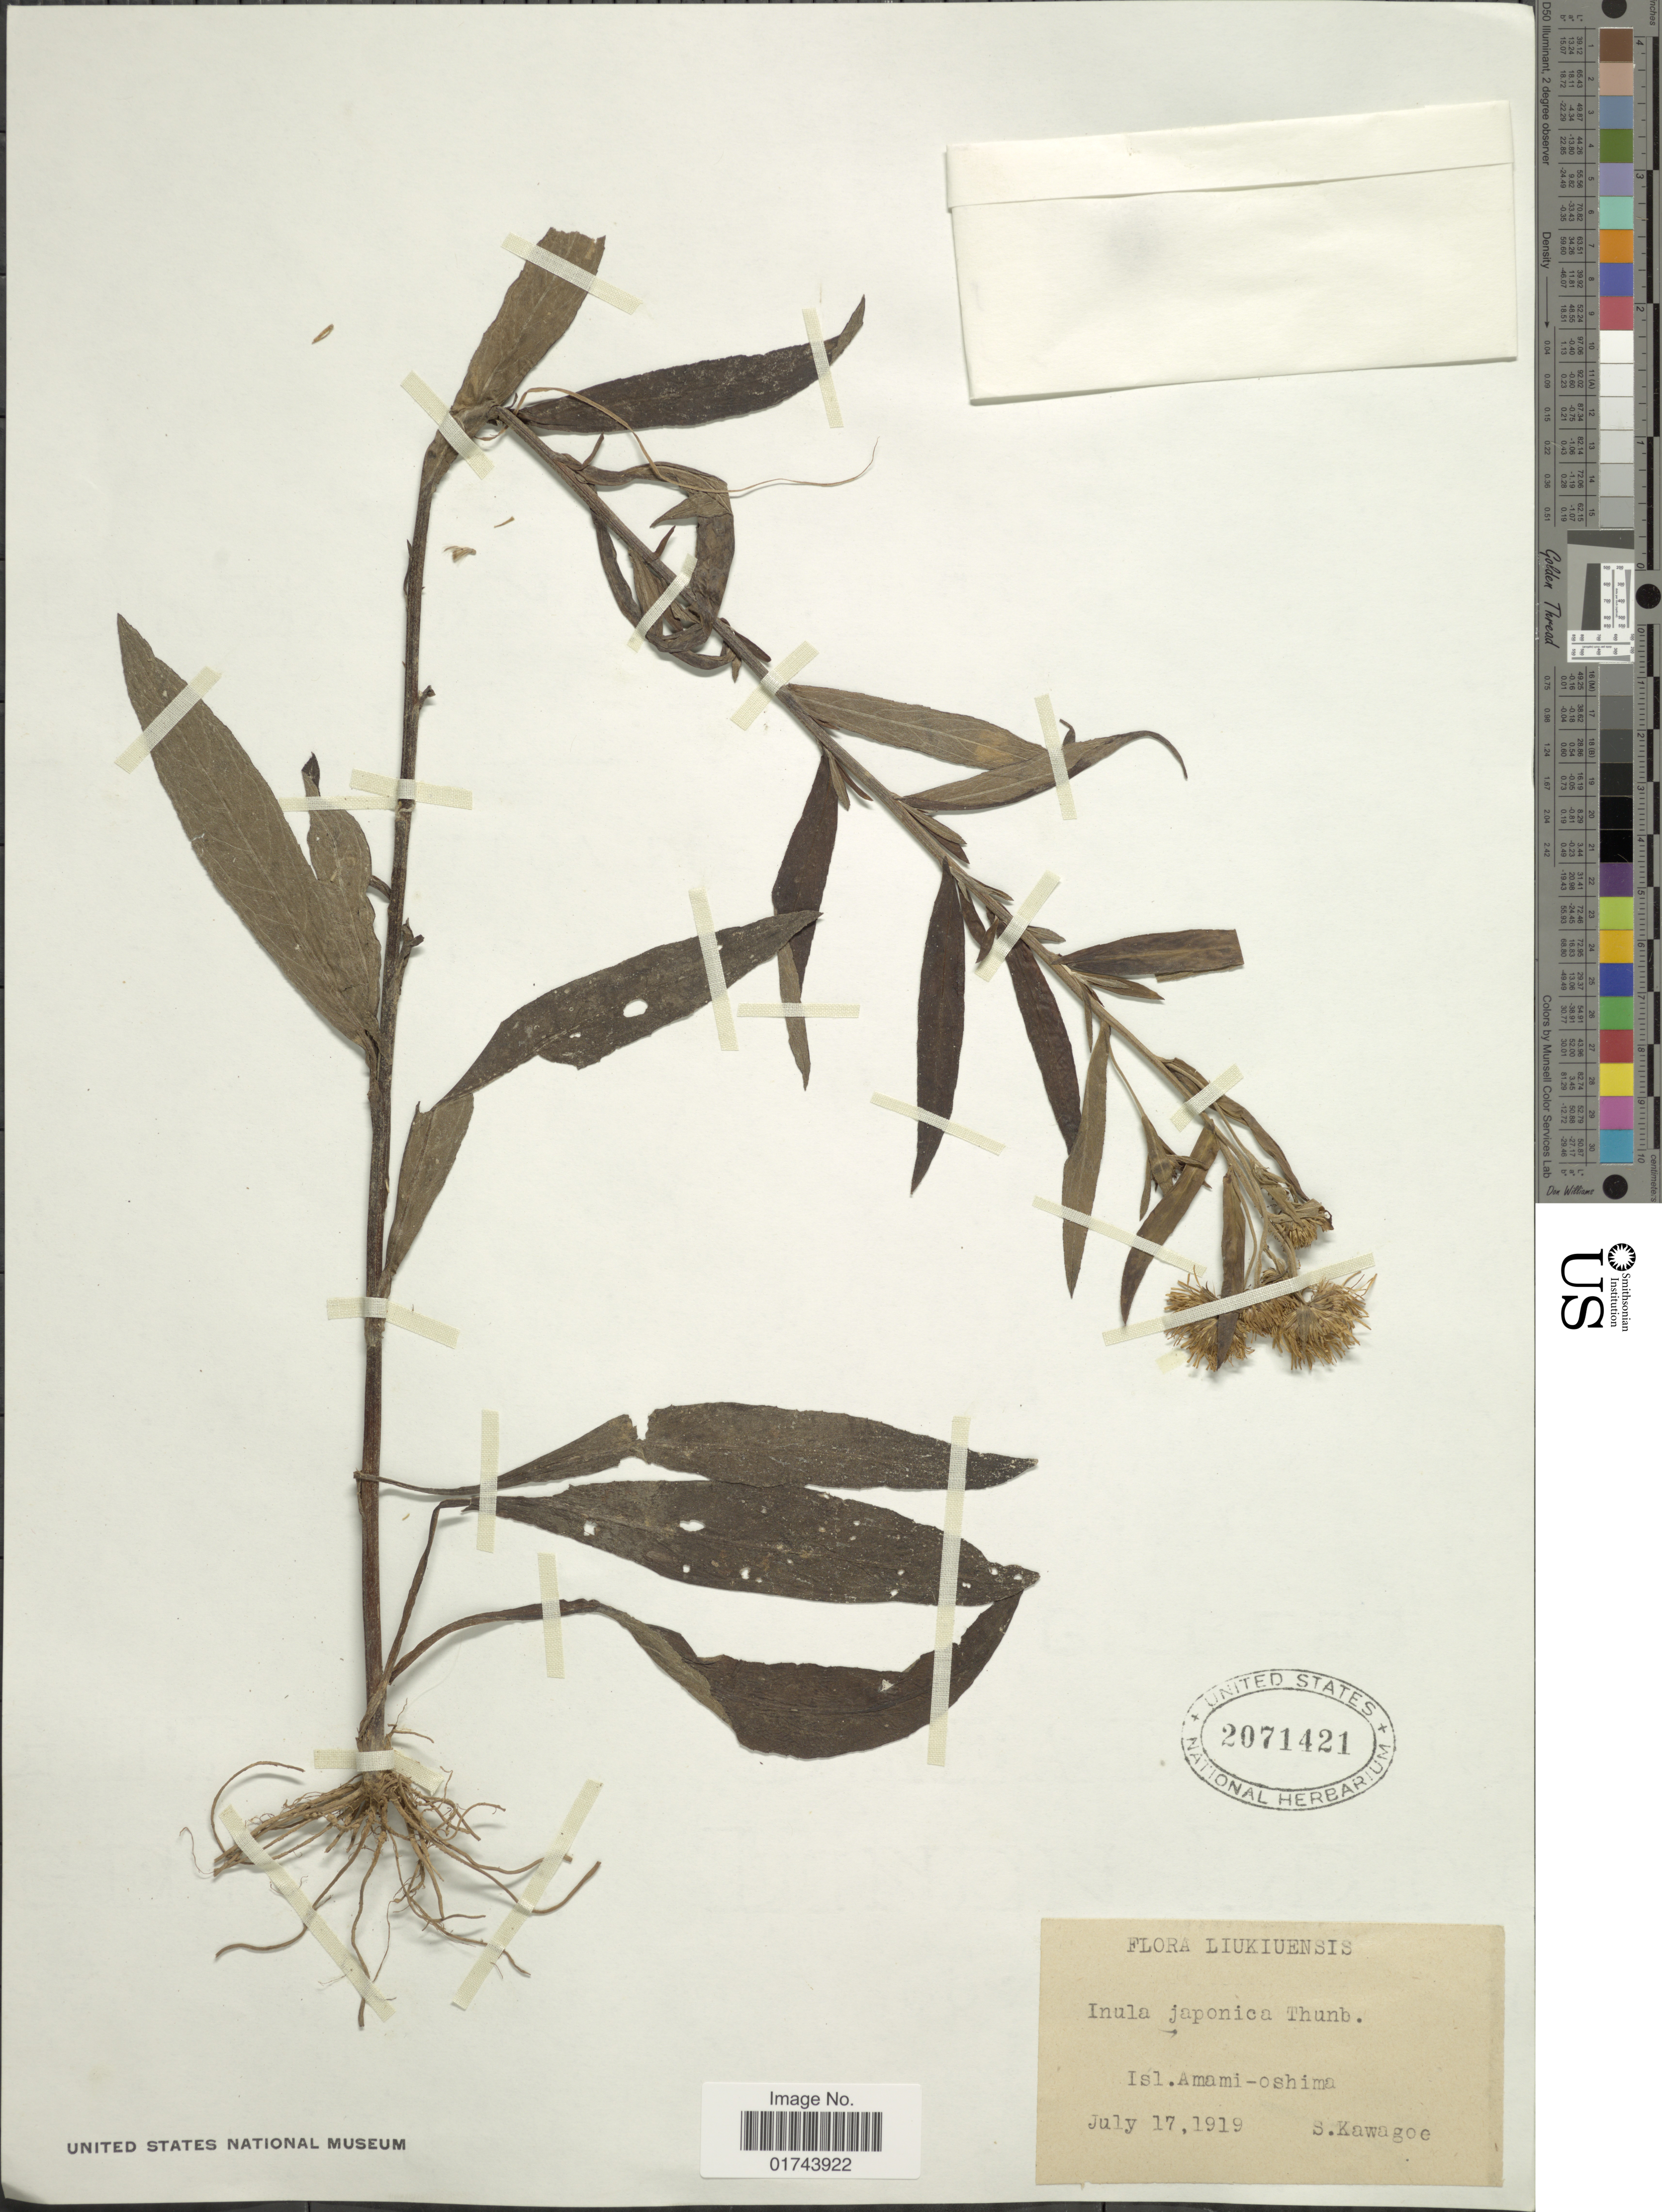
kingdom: Plantae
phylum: Tracheophyta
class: Magnoliopsida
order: Asterales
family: Asteraceae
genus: Inula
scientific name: Inula britannica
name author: L.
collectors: S. Kawagoe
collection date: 1919-07-17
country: Japan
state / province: Okinawa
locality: Liukiuensis, Isl. Amami- oshima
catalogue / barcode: US 2071421